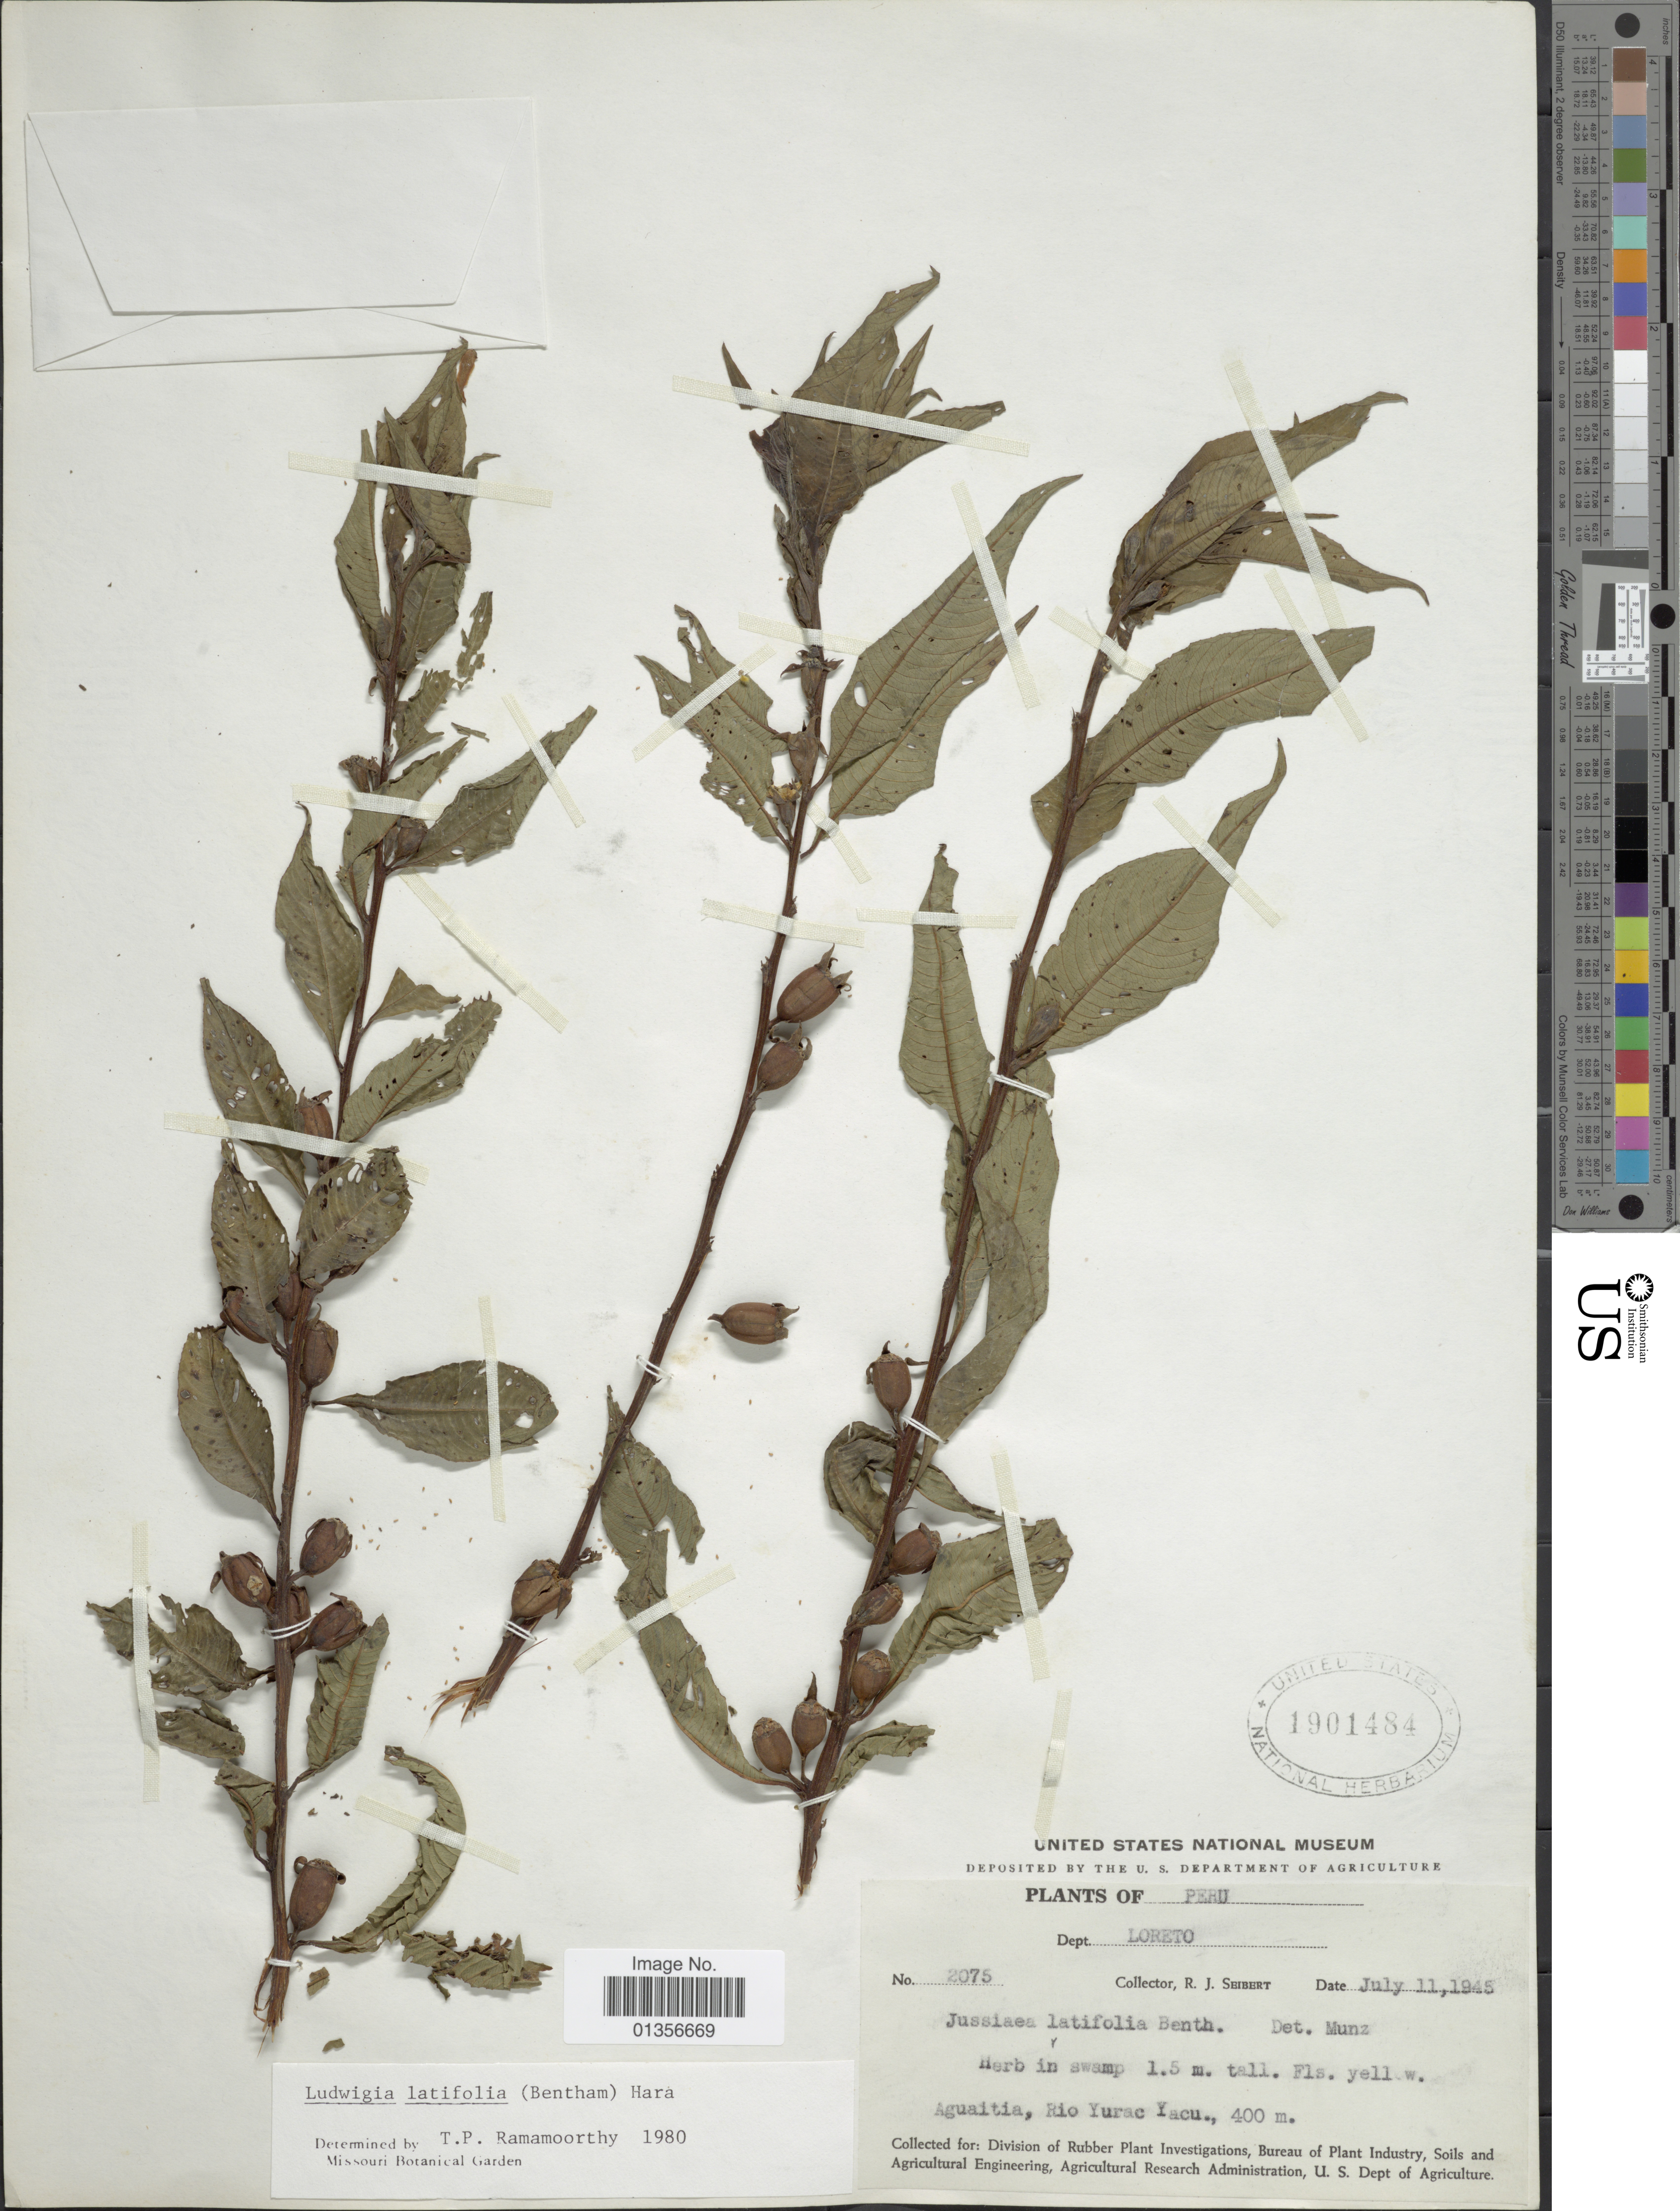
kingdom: Plantae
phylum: Tracheophyta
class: Magnoliopsida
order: Myrtales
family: Onagraceae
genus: Ludwigia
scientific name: Ludwigia latifolia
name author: (Benth.) H. Hara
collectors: R. J. Seibert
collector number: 2075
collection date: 1945-07-11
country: Peru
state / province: Loreto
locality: Aguaitia, Rio Yurac Yacu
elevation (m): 400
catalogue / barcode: US 1901484